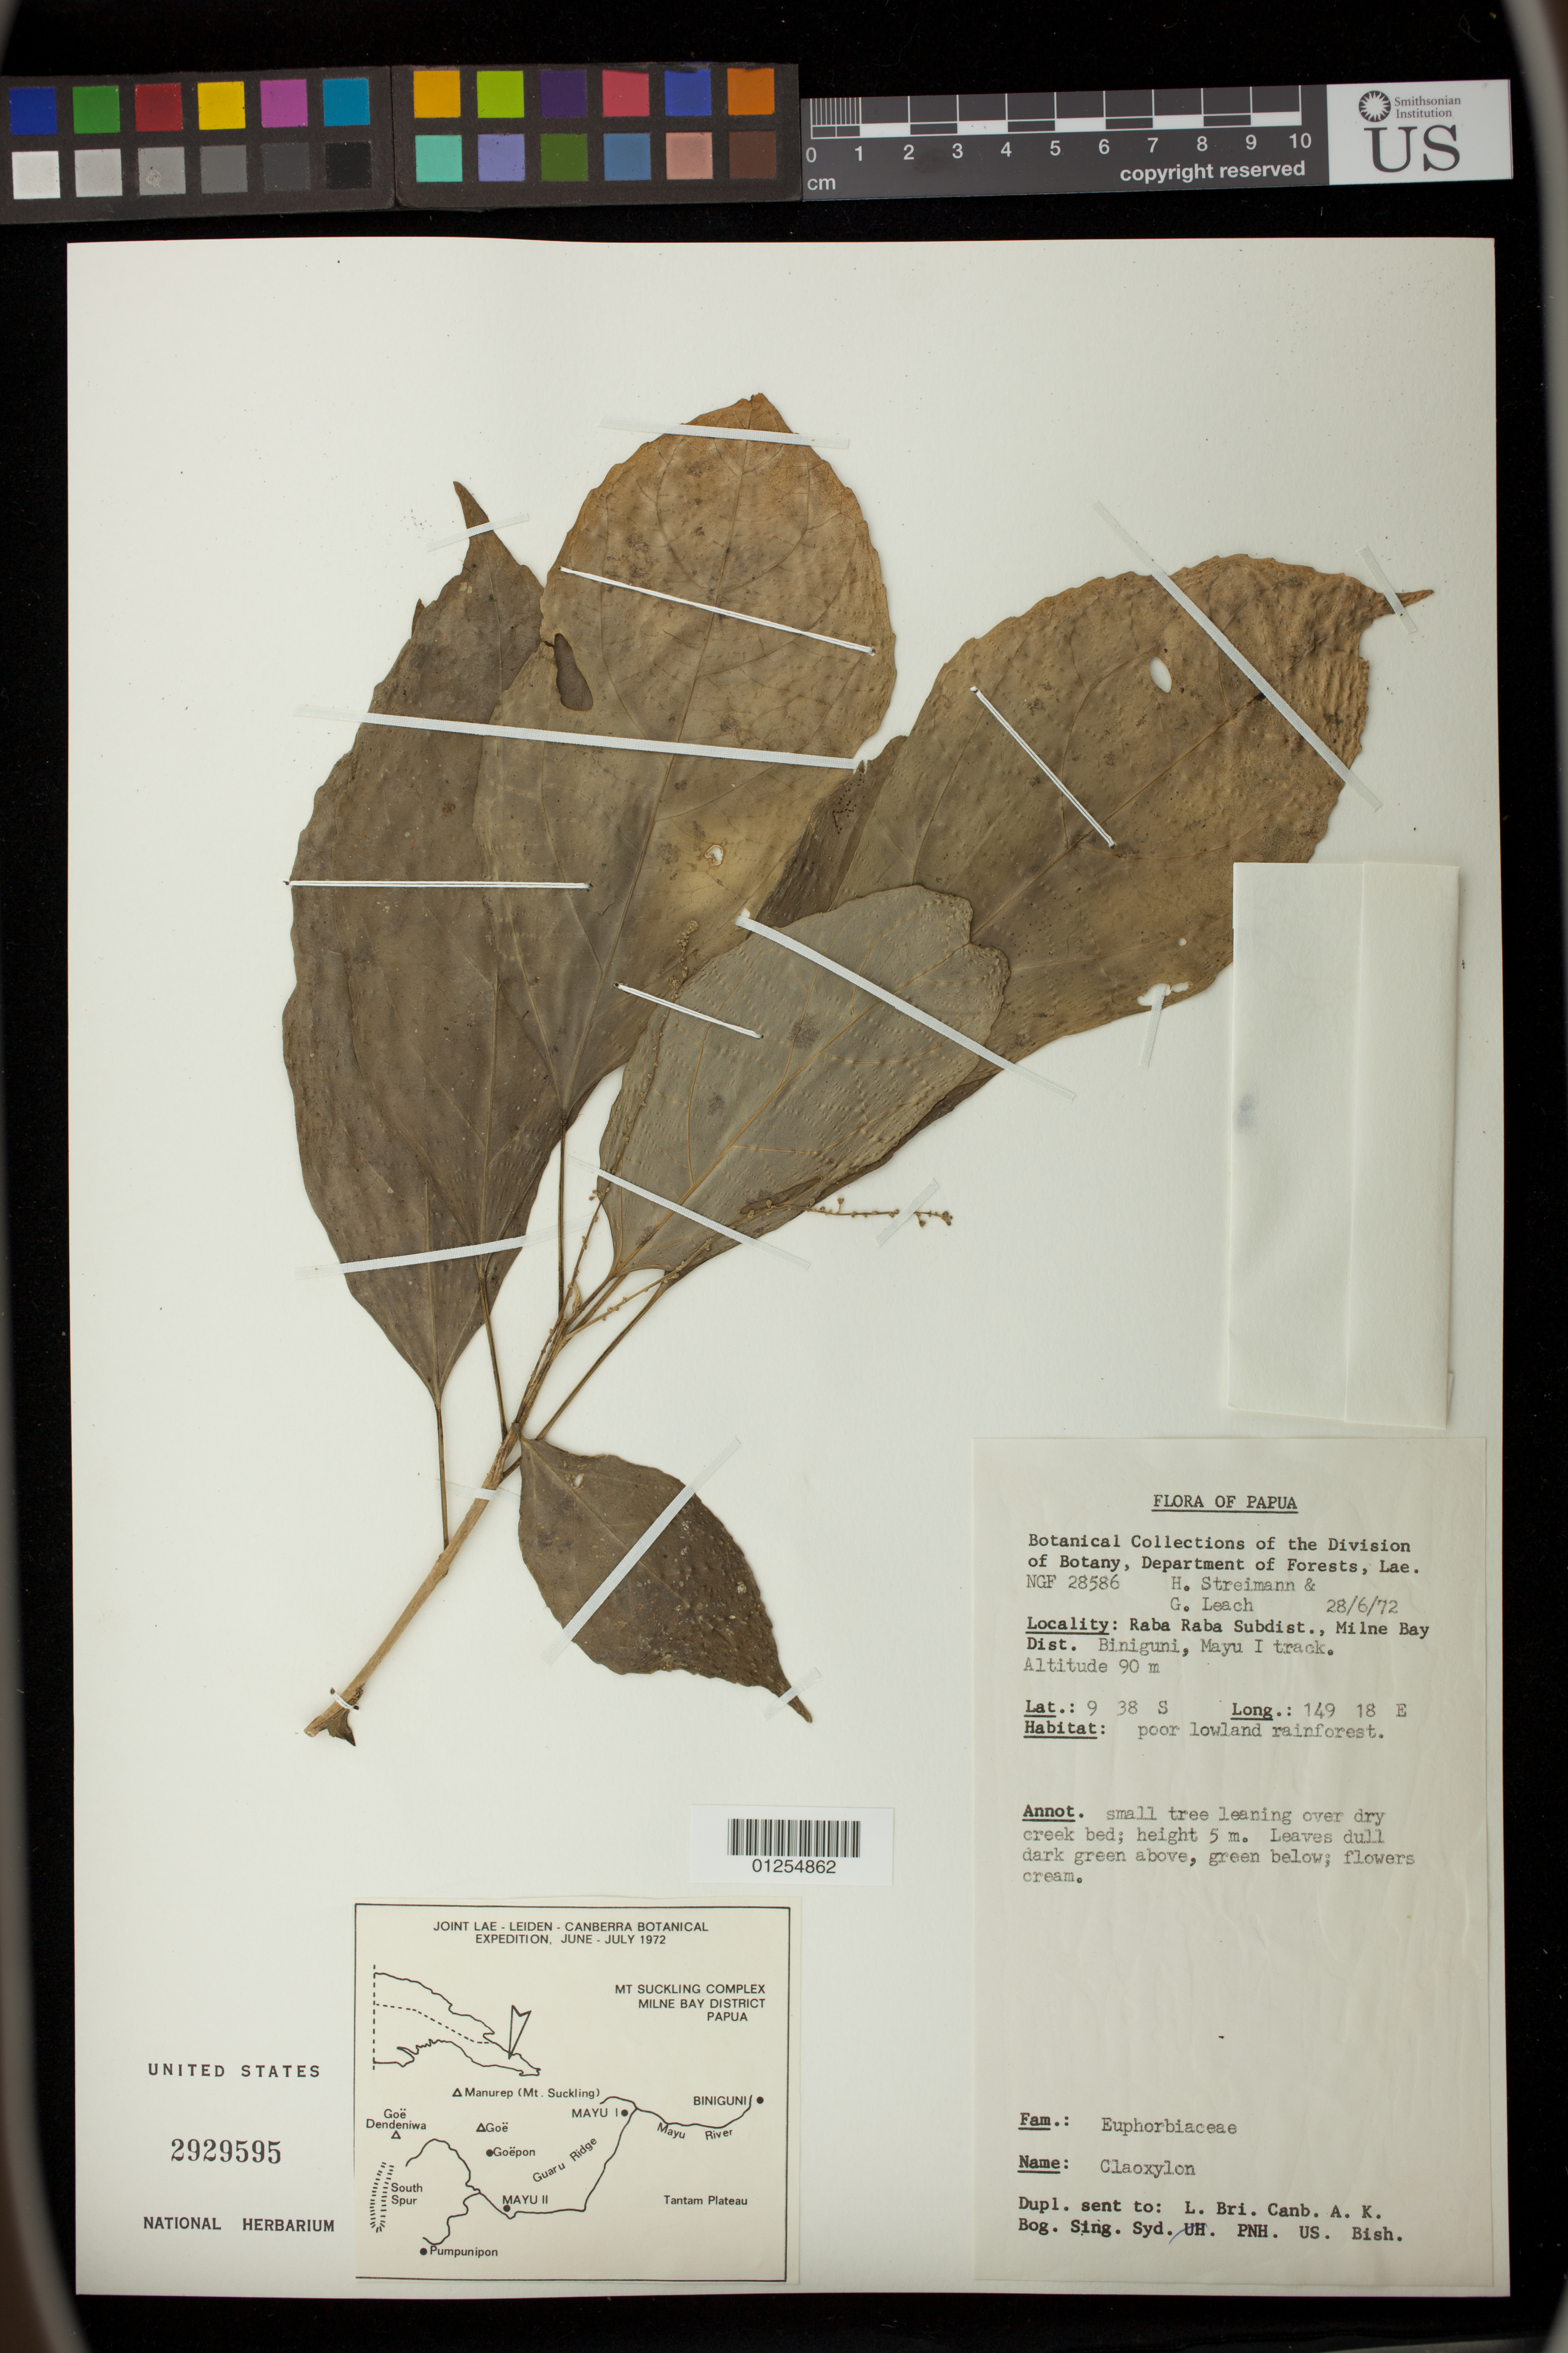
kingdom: Plantae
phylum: Tracheophyta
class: Magnoliopsida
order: Malpighiales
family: Euphorbiaceae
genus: Claoxylon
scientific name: Claoxylon sp.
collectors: H. Streimann & G. Leach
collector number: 28586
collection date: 1972-06-28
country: Papua New Guinea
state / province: Milne Bay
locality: Raba Raba Sub-district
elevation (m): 90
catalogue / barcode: US 2929595